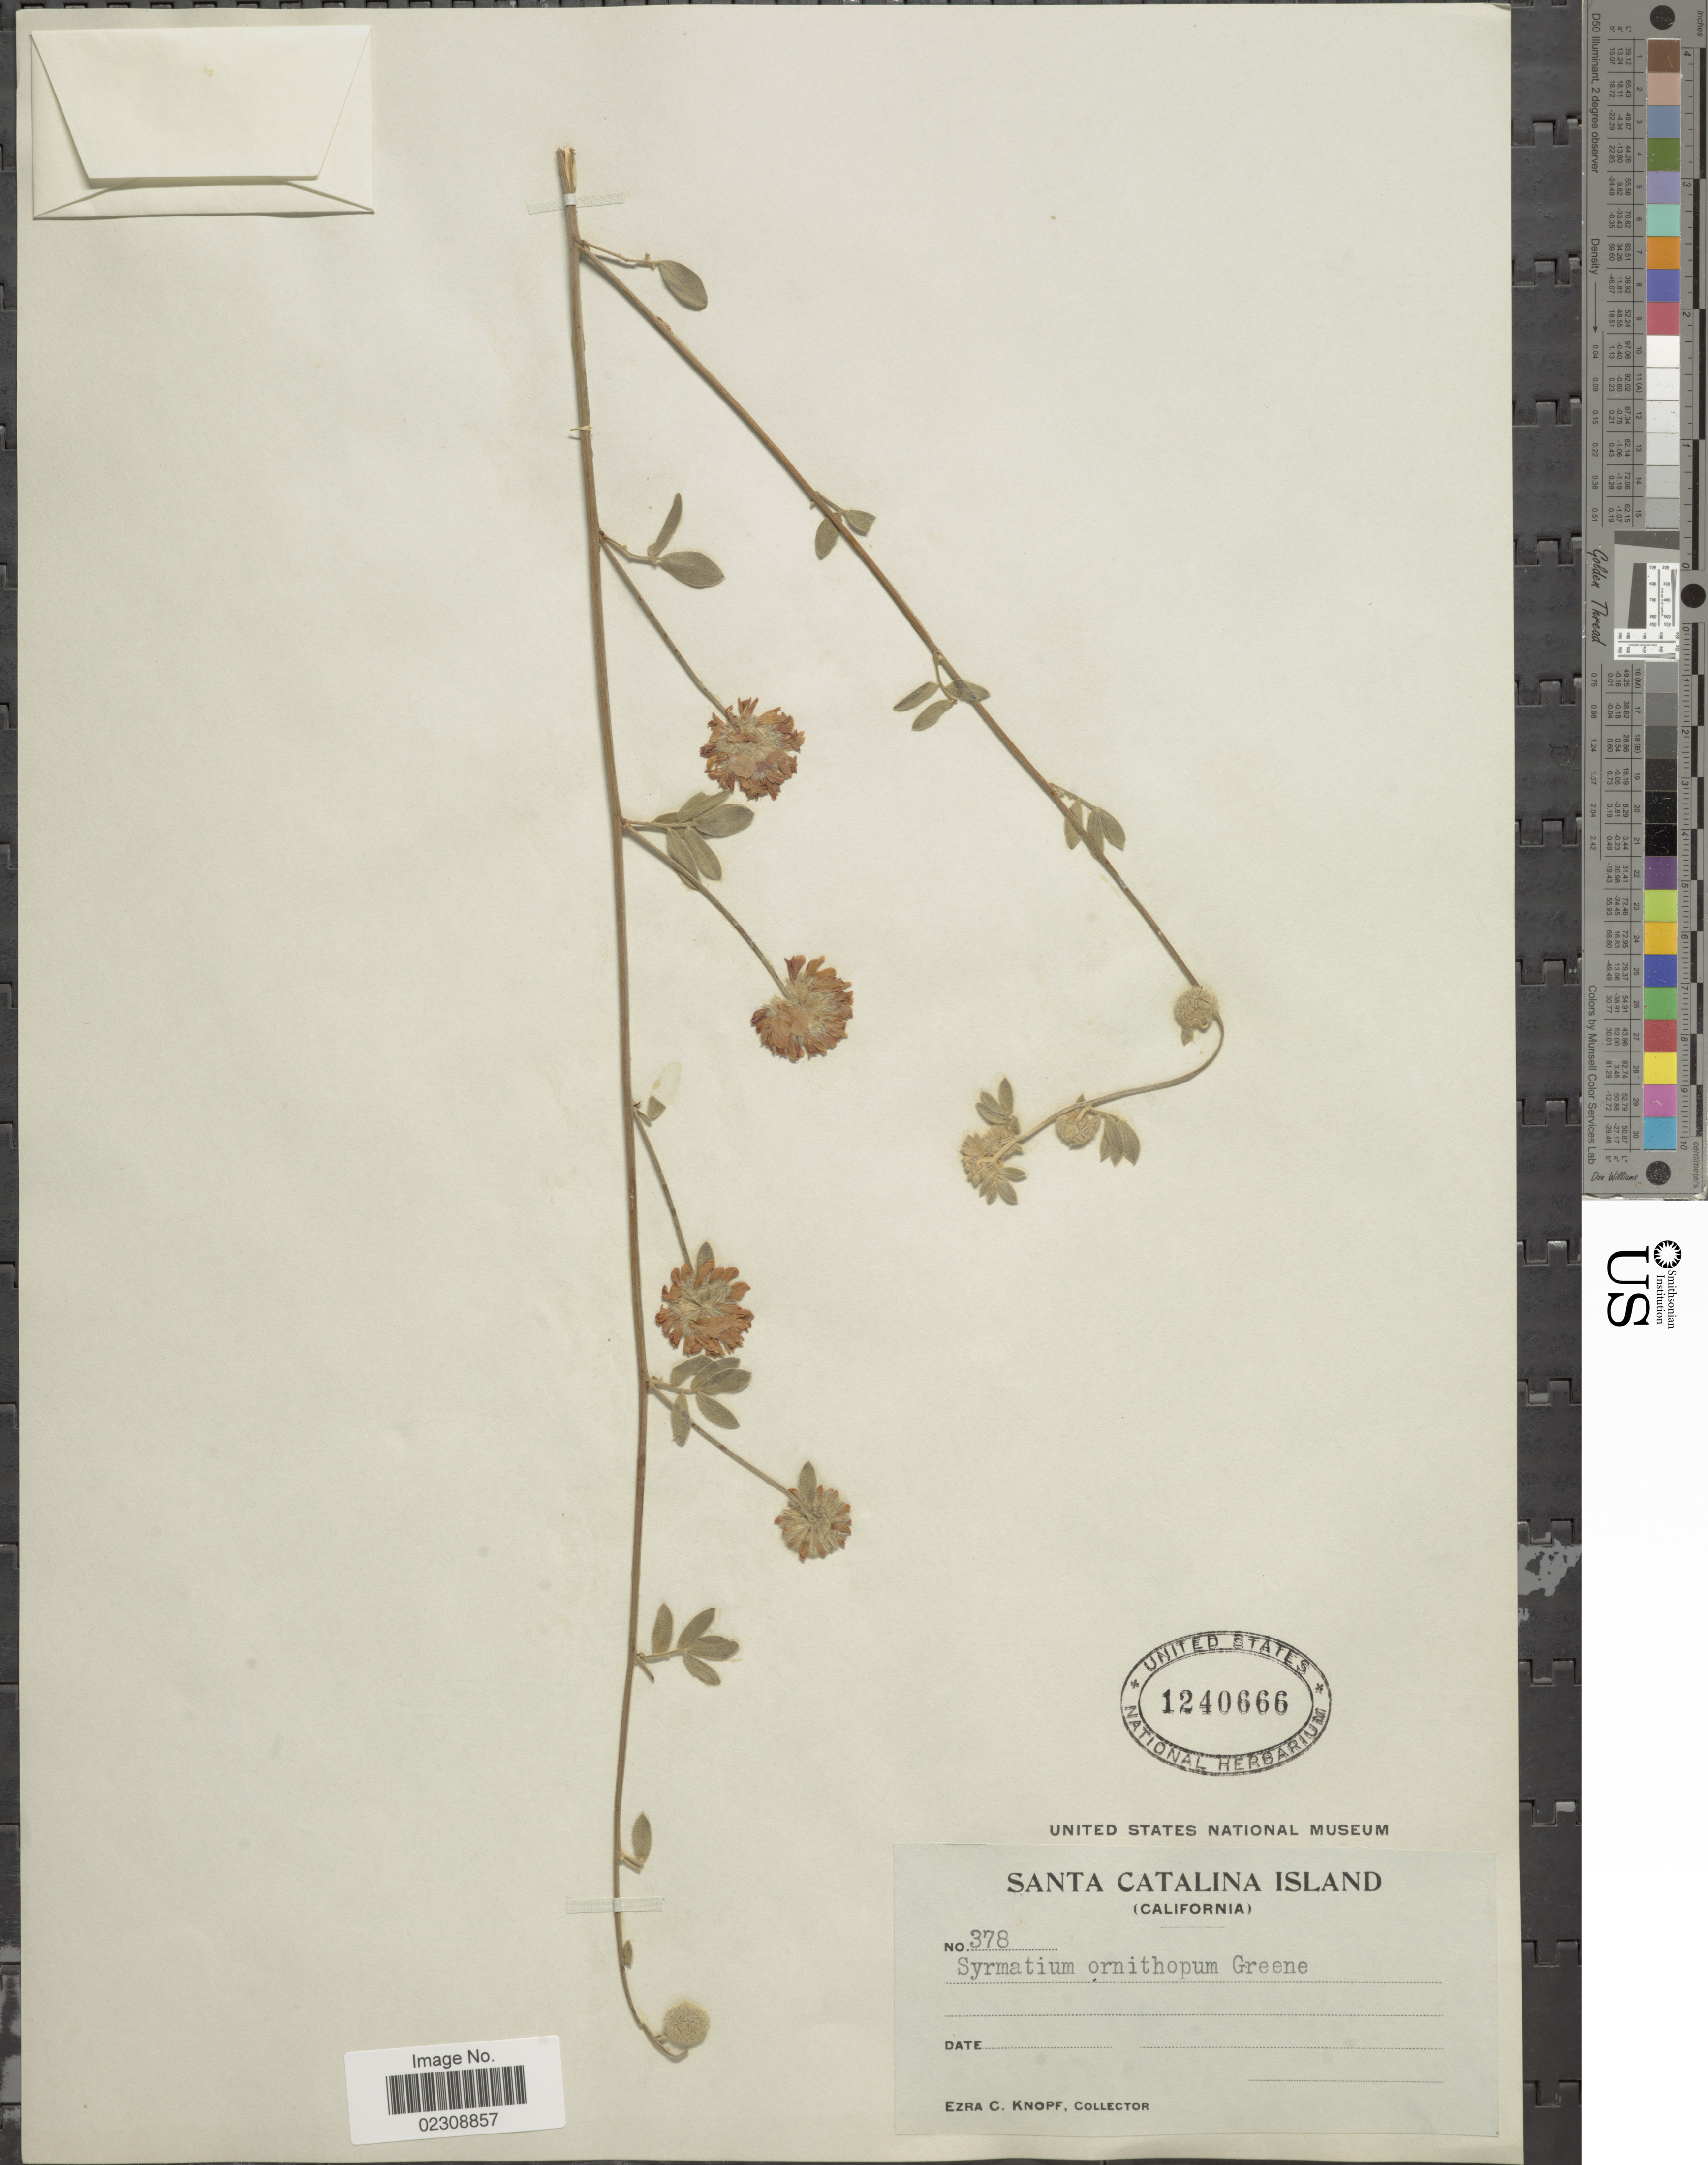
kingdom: Plantae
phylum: Tracheophyta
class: Magnoliopsida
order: Fabales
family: Fabaceae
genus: Syrmatium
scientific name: Syrmatium ornithopus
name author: (Greene) Greene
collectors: E. Knopf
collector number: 378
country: United States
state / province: California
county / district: Los Angeles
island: Santa Catalina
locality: Santa Catalina Island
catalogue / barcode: US 1240666